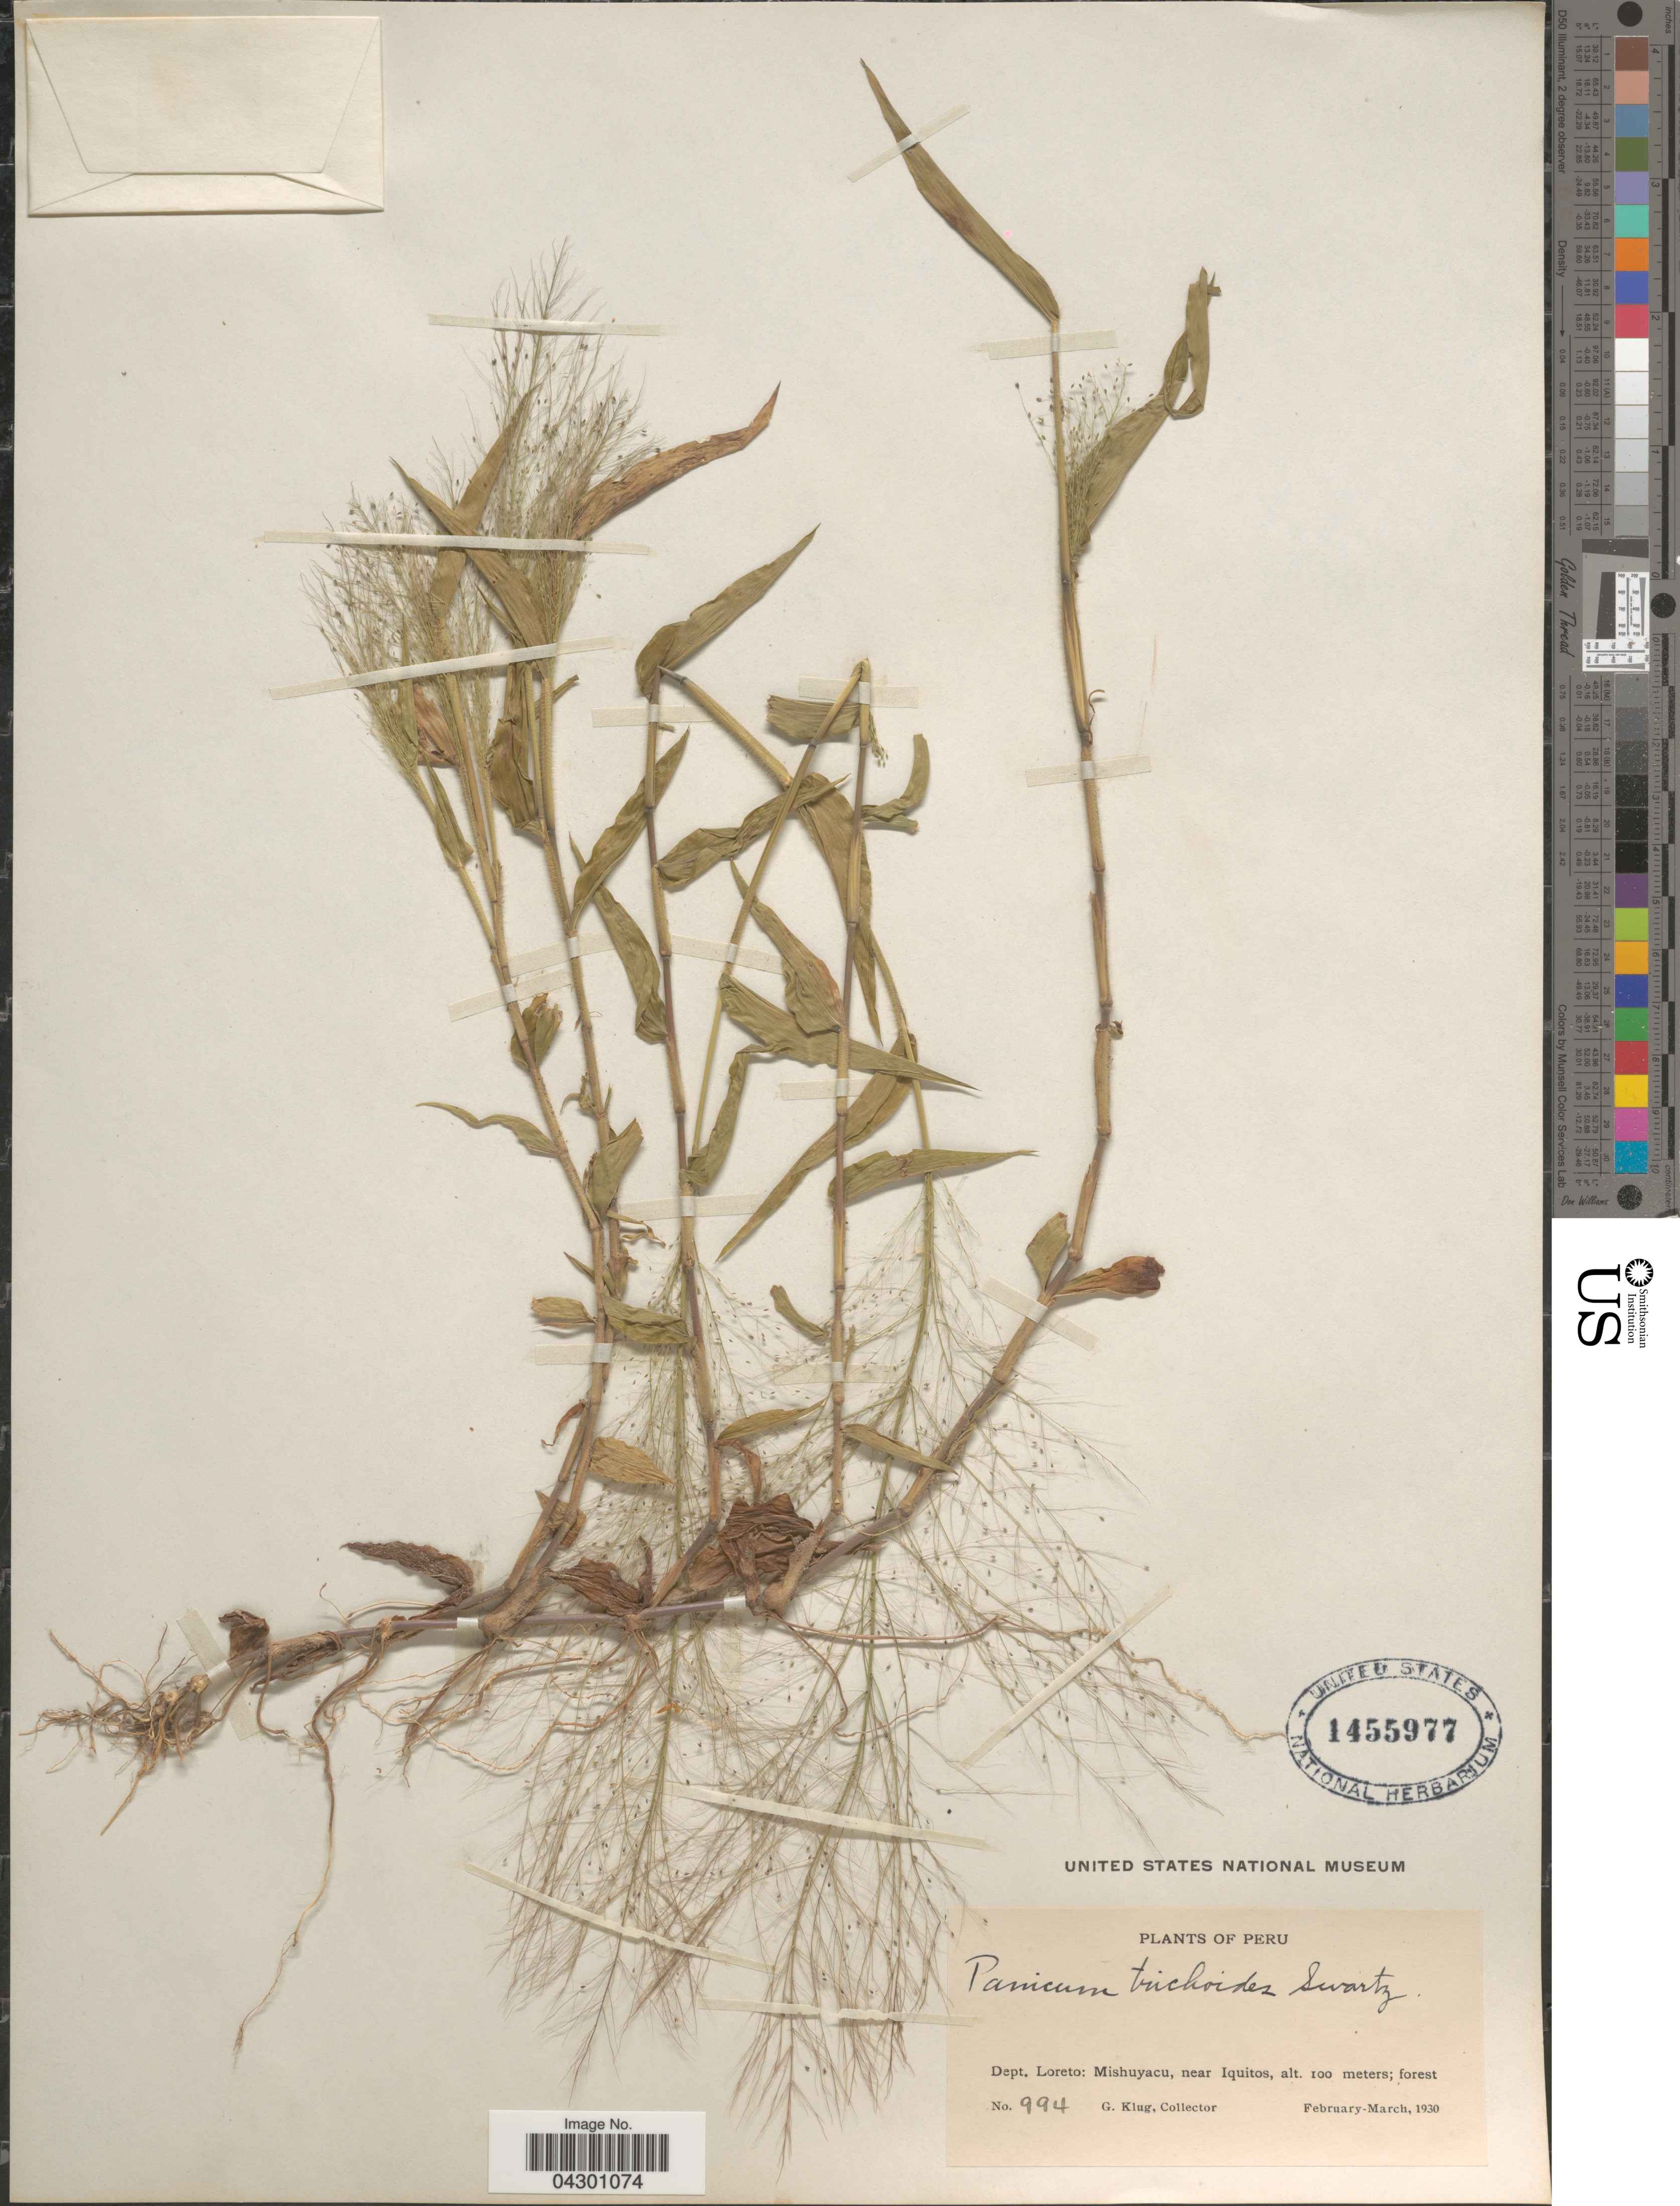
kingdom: Plantae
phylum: Tracheophyta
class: Liliopsida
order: Poales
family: Poaceae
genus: Panicum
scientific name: Panicum trichoides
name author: Sw.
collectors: G. Klug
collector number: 994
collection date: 1930-02/1930-03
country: Peru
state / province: Loreto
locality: Dept. Loreto: Mishuyacu, near Iquitos.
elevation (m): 100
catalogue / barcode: US 1455977